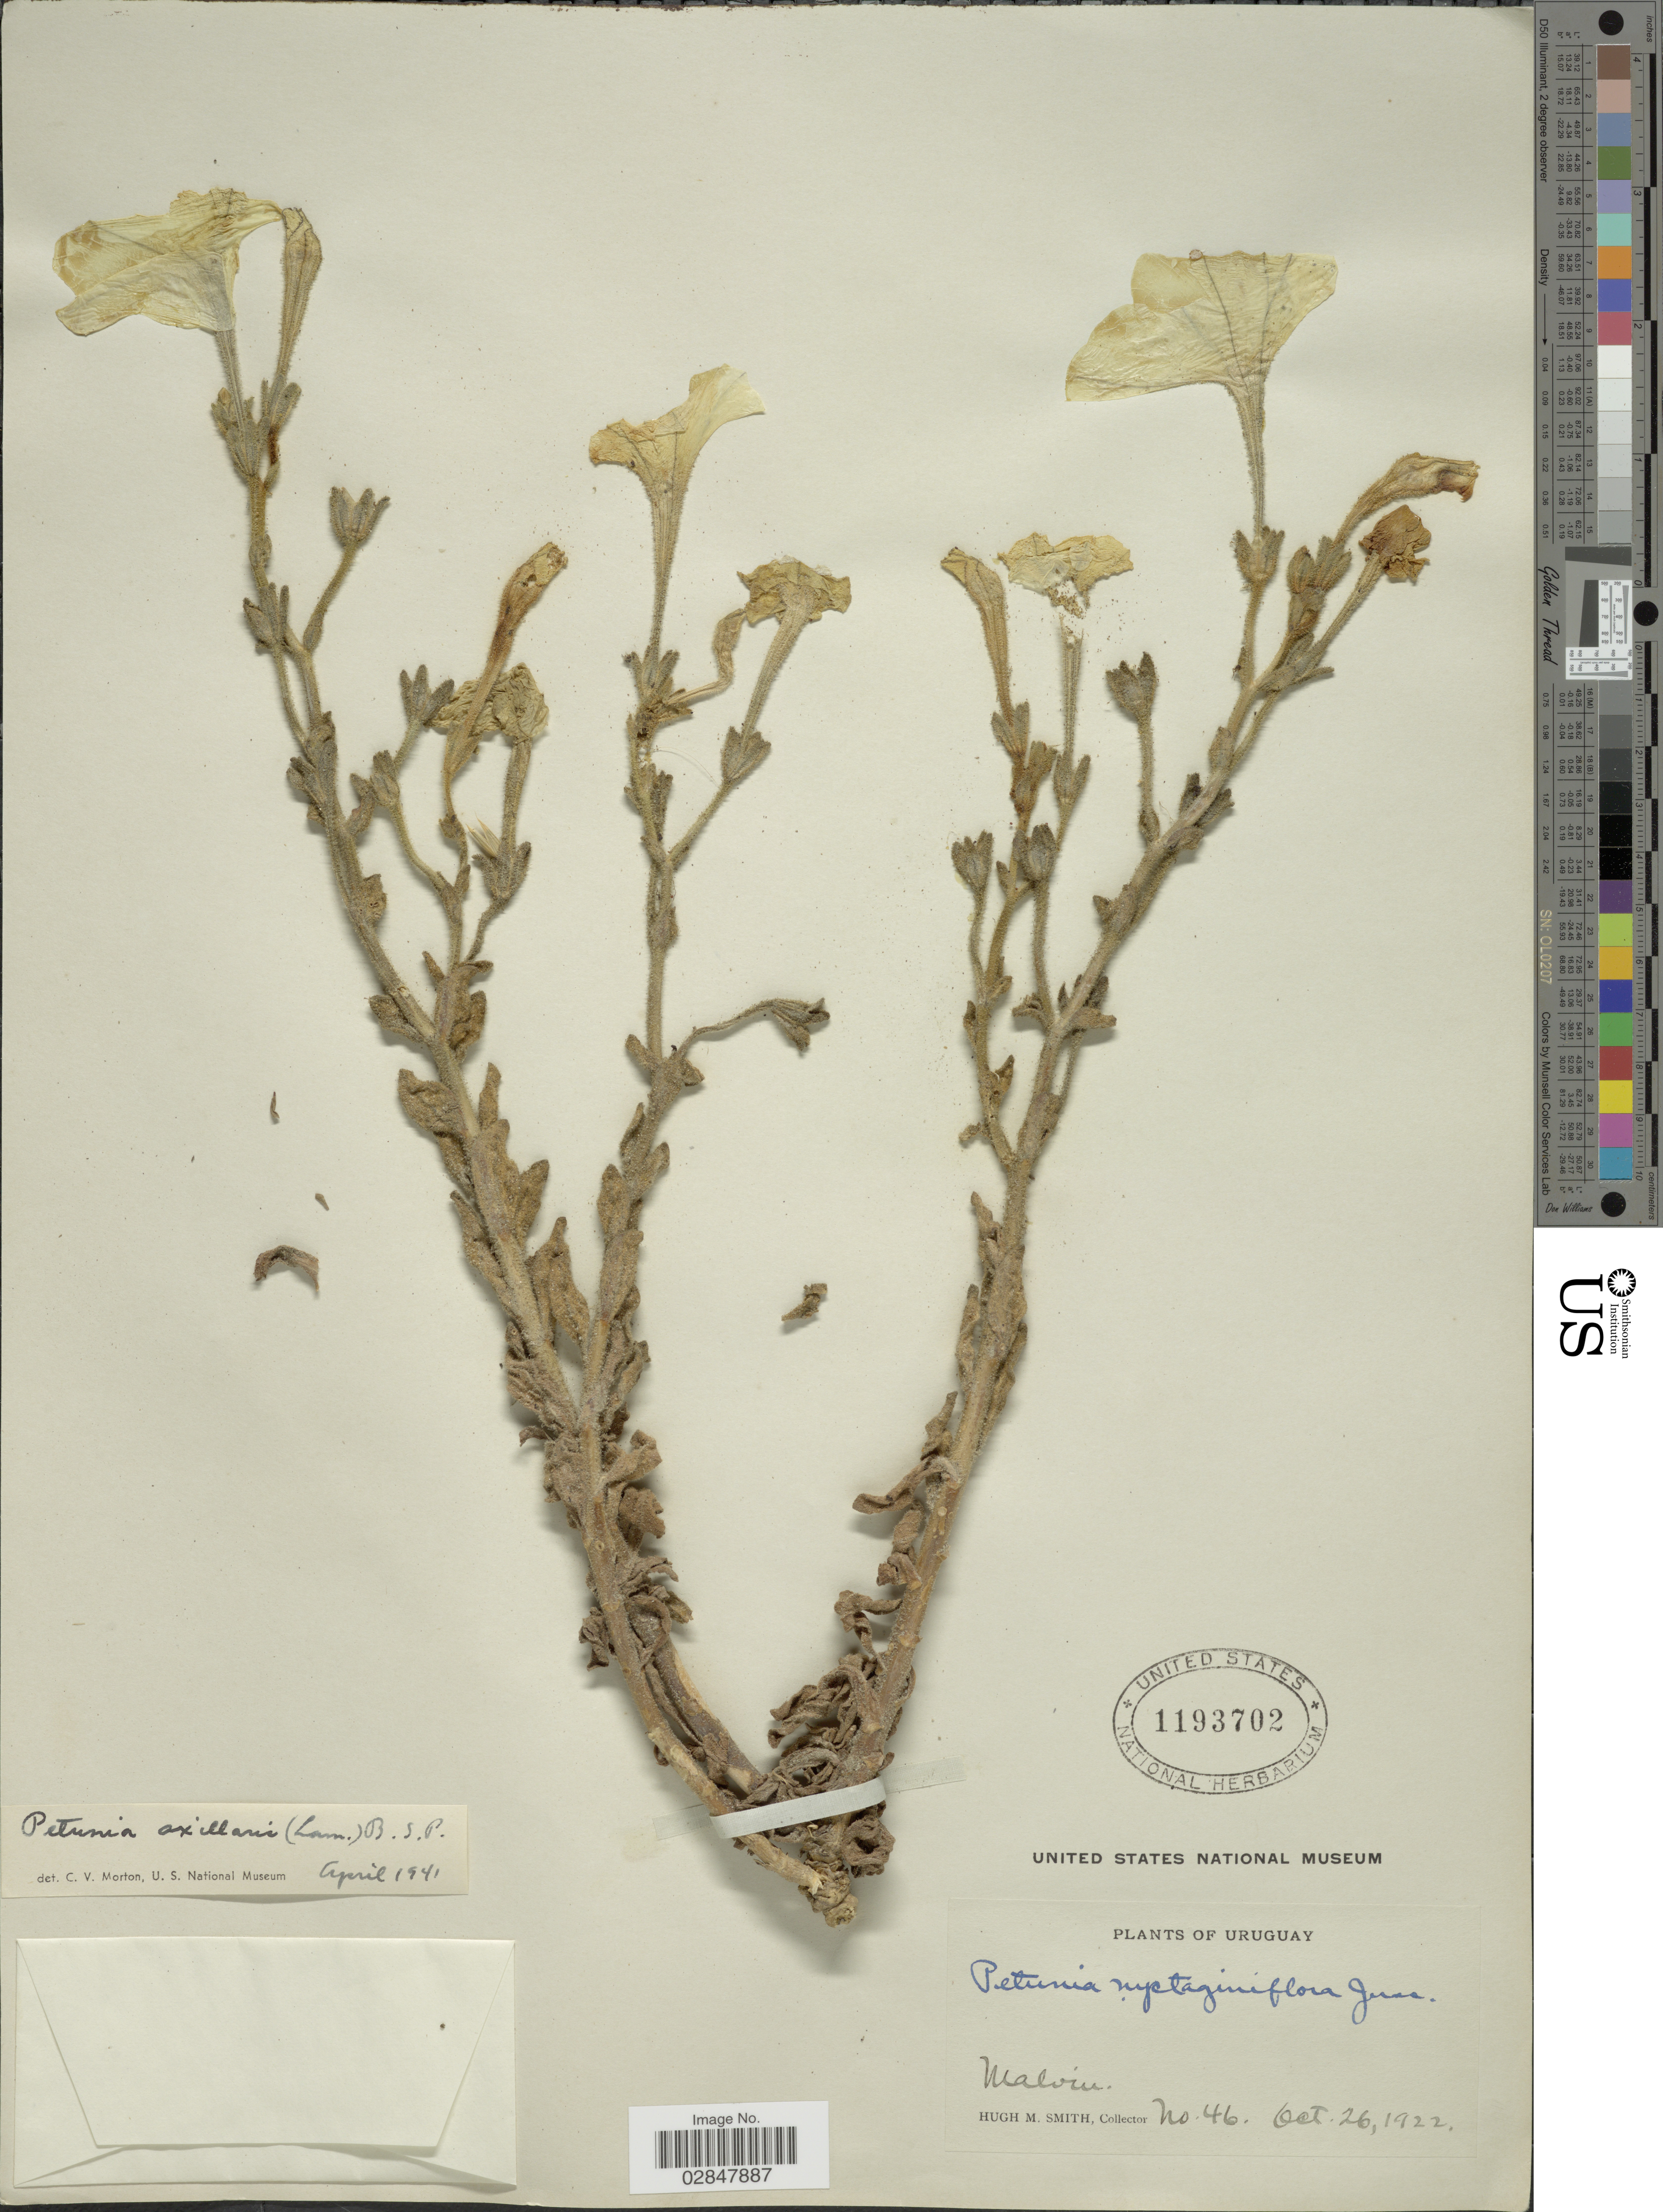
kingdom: Plantae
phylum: Tracheophyta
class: Magnoliopsida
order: Solanales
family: Solanaceae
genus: Petunia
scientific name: Petunia axillaris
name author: (Lam.) Britton, Stearns & Poggenb.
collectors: H. M. Smith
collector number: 46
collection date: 1922-10-26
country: Uruguay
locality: Malvin.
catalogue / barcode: US 1193702